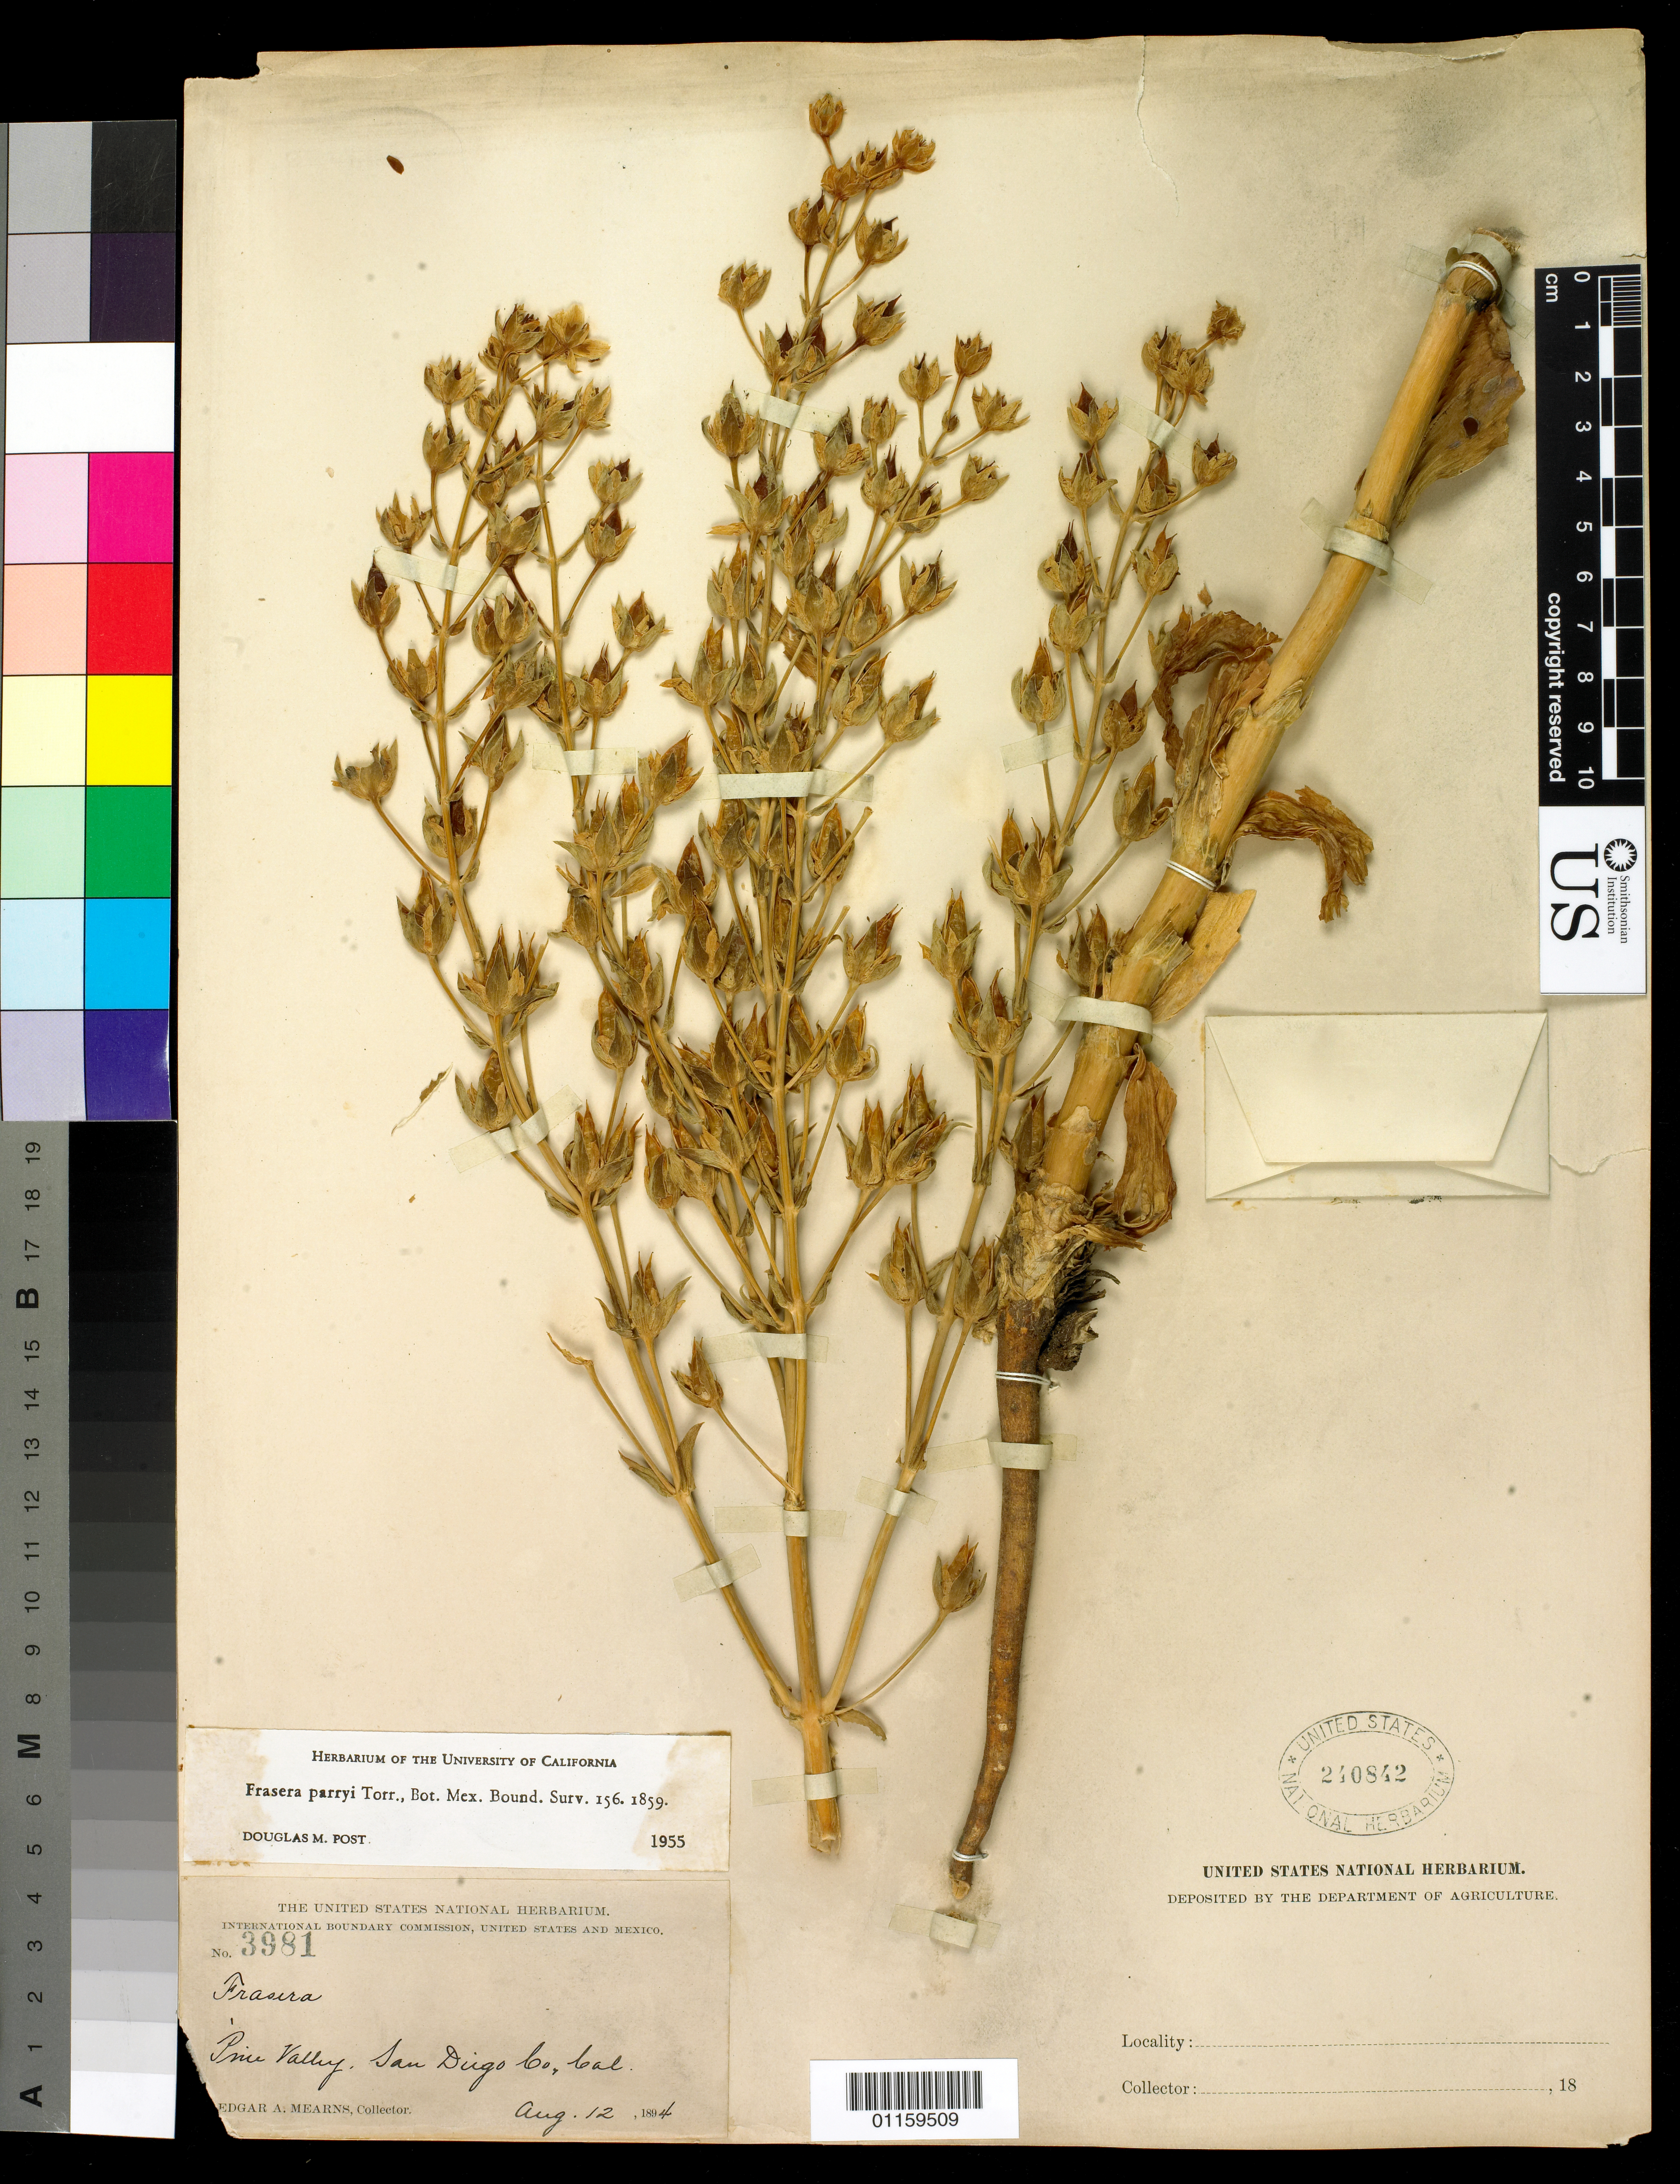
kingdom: Plantae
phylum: Tracheophyta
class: Magnoliopsida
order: Gentianales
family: Gentianaceae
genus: Swertia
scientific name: Swertia parryi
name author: (Torr.) Kuntze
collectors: E. A. Mearns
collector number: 3981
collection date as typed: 12 Aug 1894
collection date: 1894-08-12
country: United States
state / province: California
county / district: San Diego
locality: Pine Valley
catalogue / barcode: US 240842